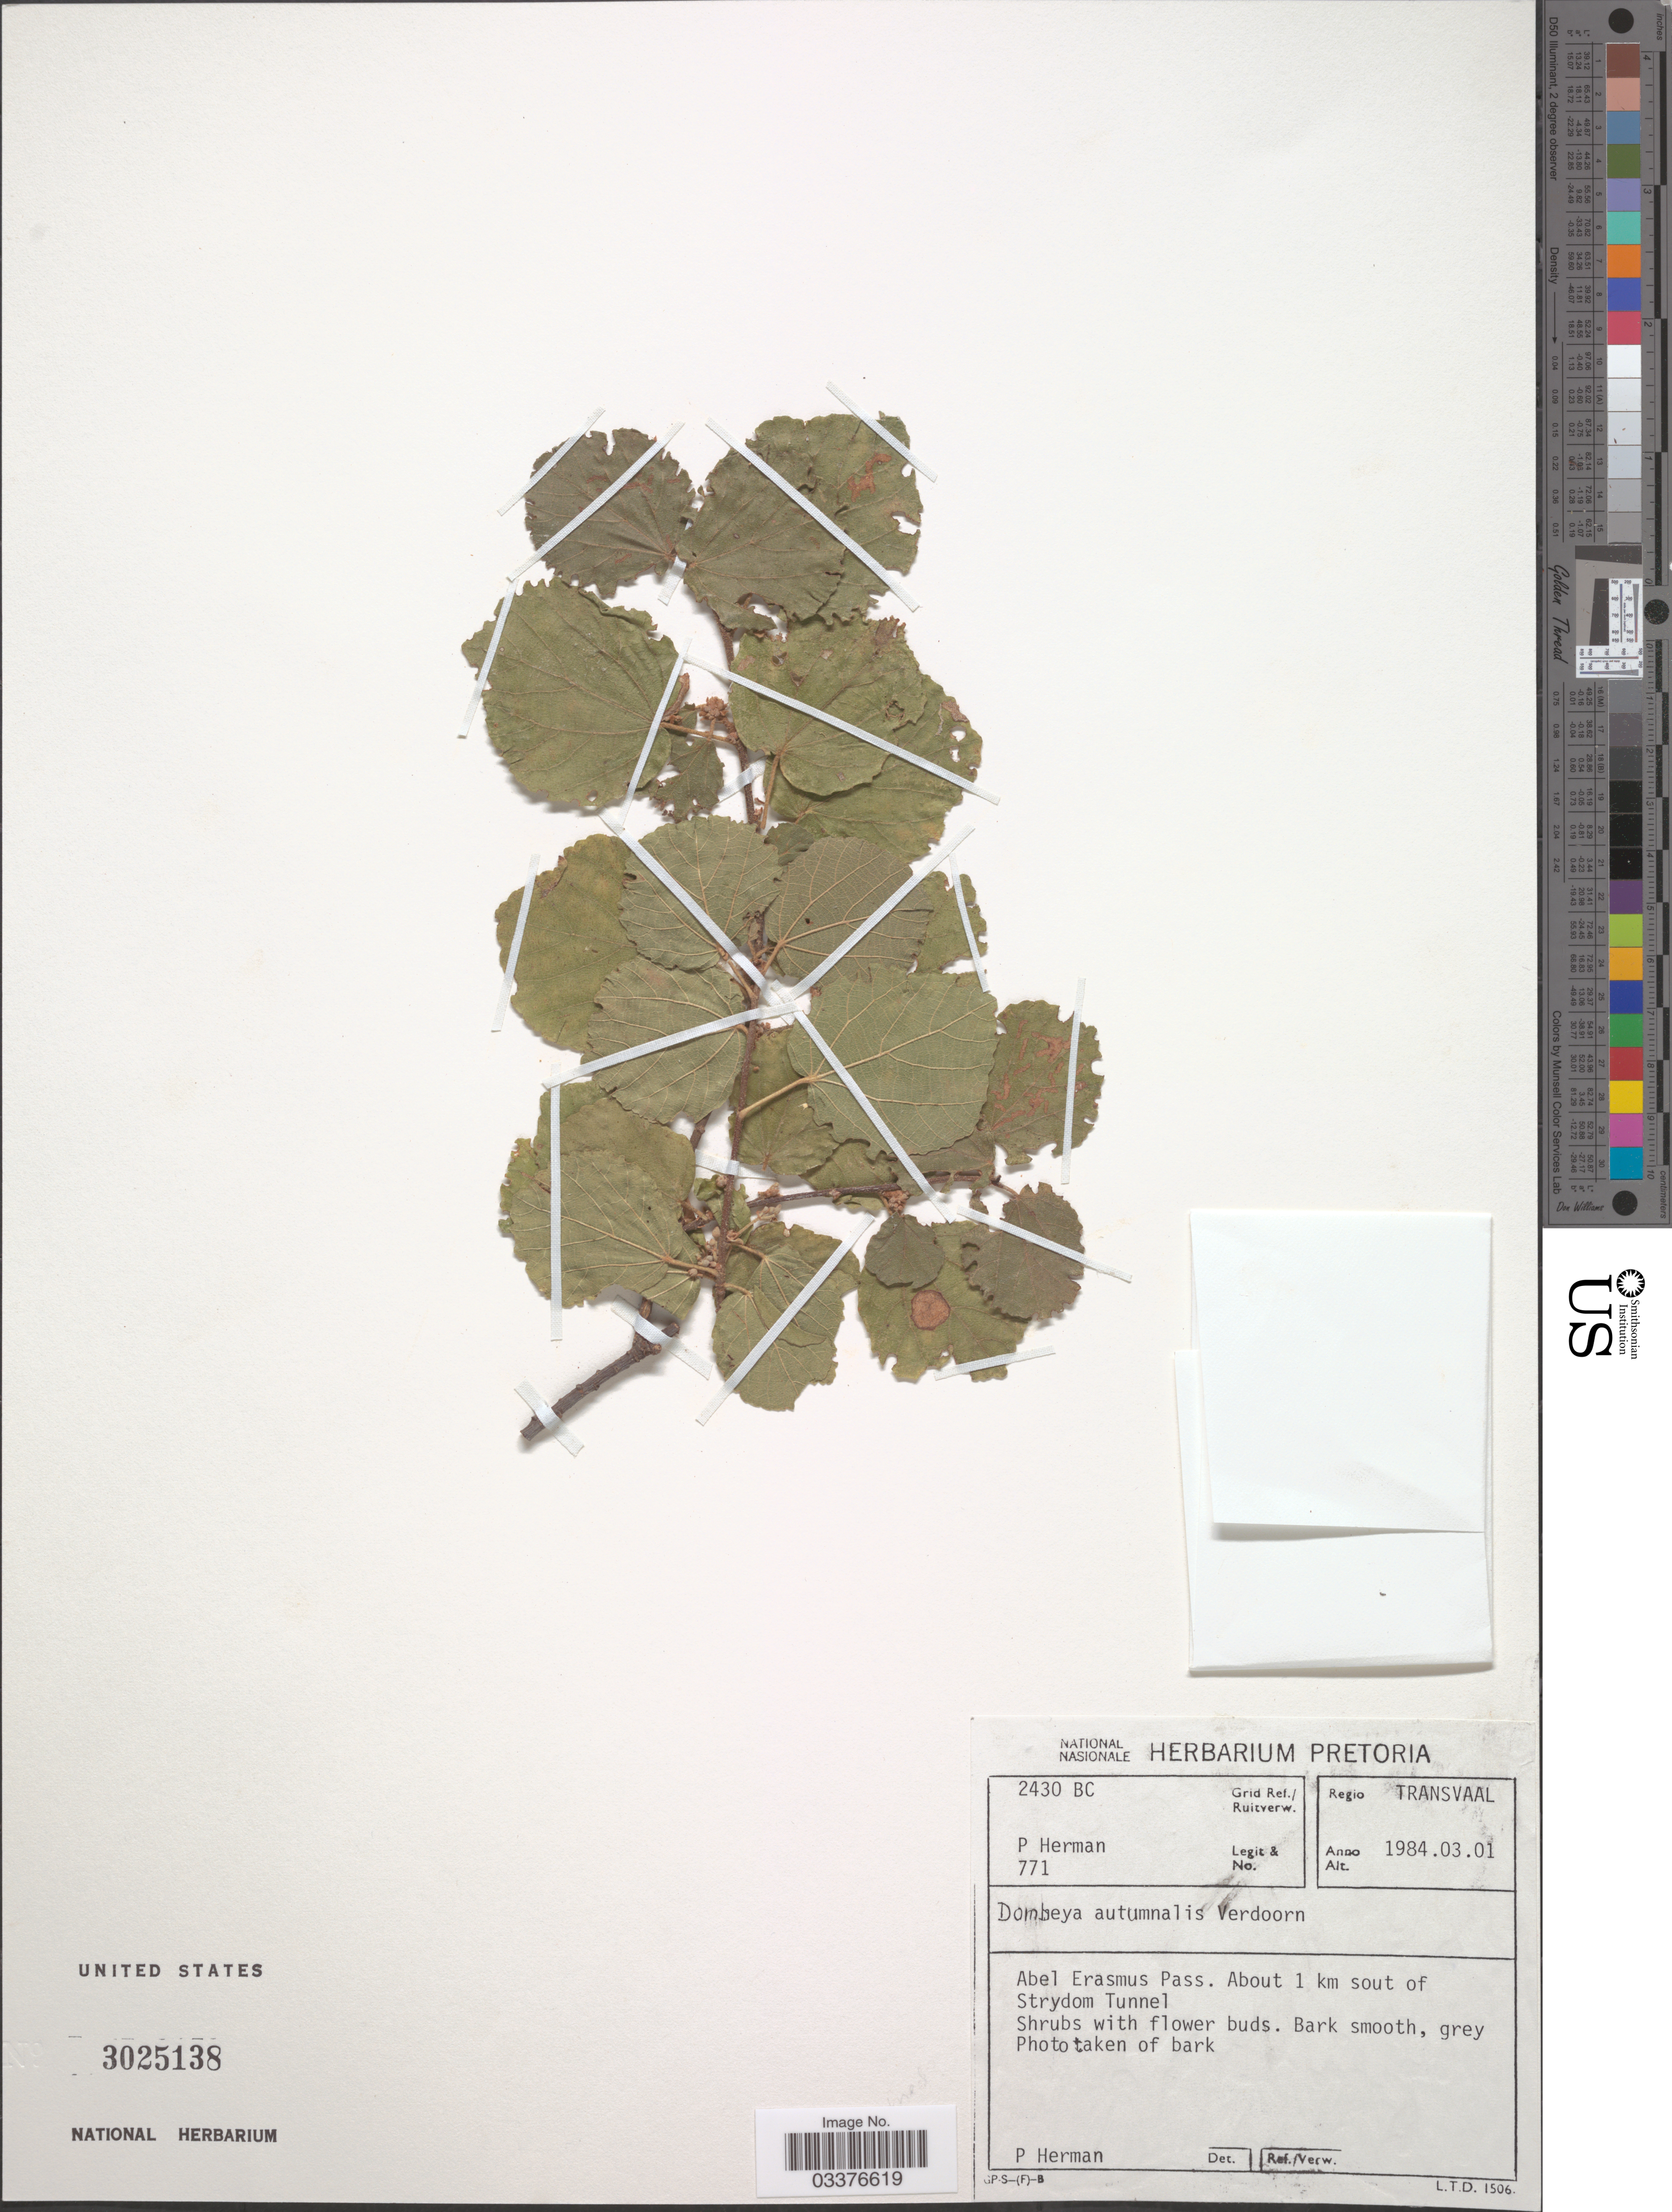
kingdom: Plantae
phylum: Tracheophyta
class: Magnoliopsida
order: Malvales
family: Malvaceae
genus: Dombeya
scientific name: Dombeya autumnalis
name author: Verd.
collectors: P. Herman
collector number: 771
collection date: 1984-03-01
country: South Africa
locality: Regio Transvaal. Grid Ref./Ruitverw. 2430 BC. Abel Erasmus Pass. About 1 km sout of Strydom Tunnel.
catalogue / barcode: US 3025138